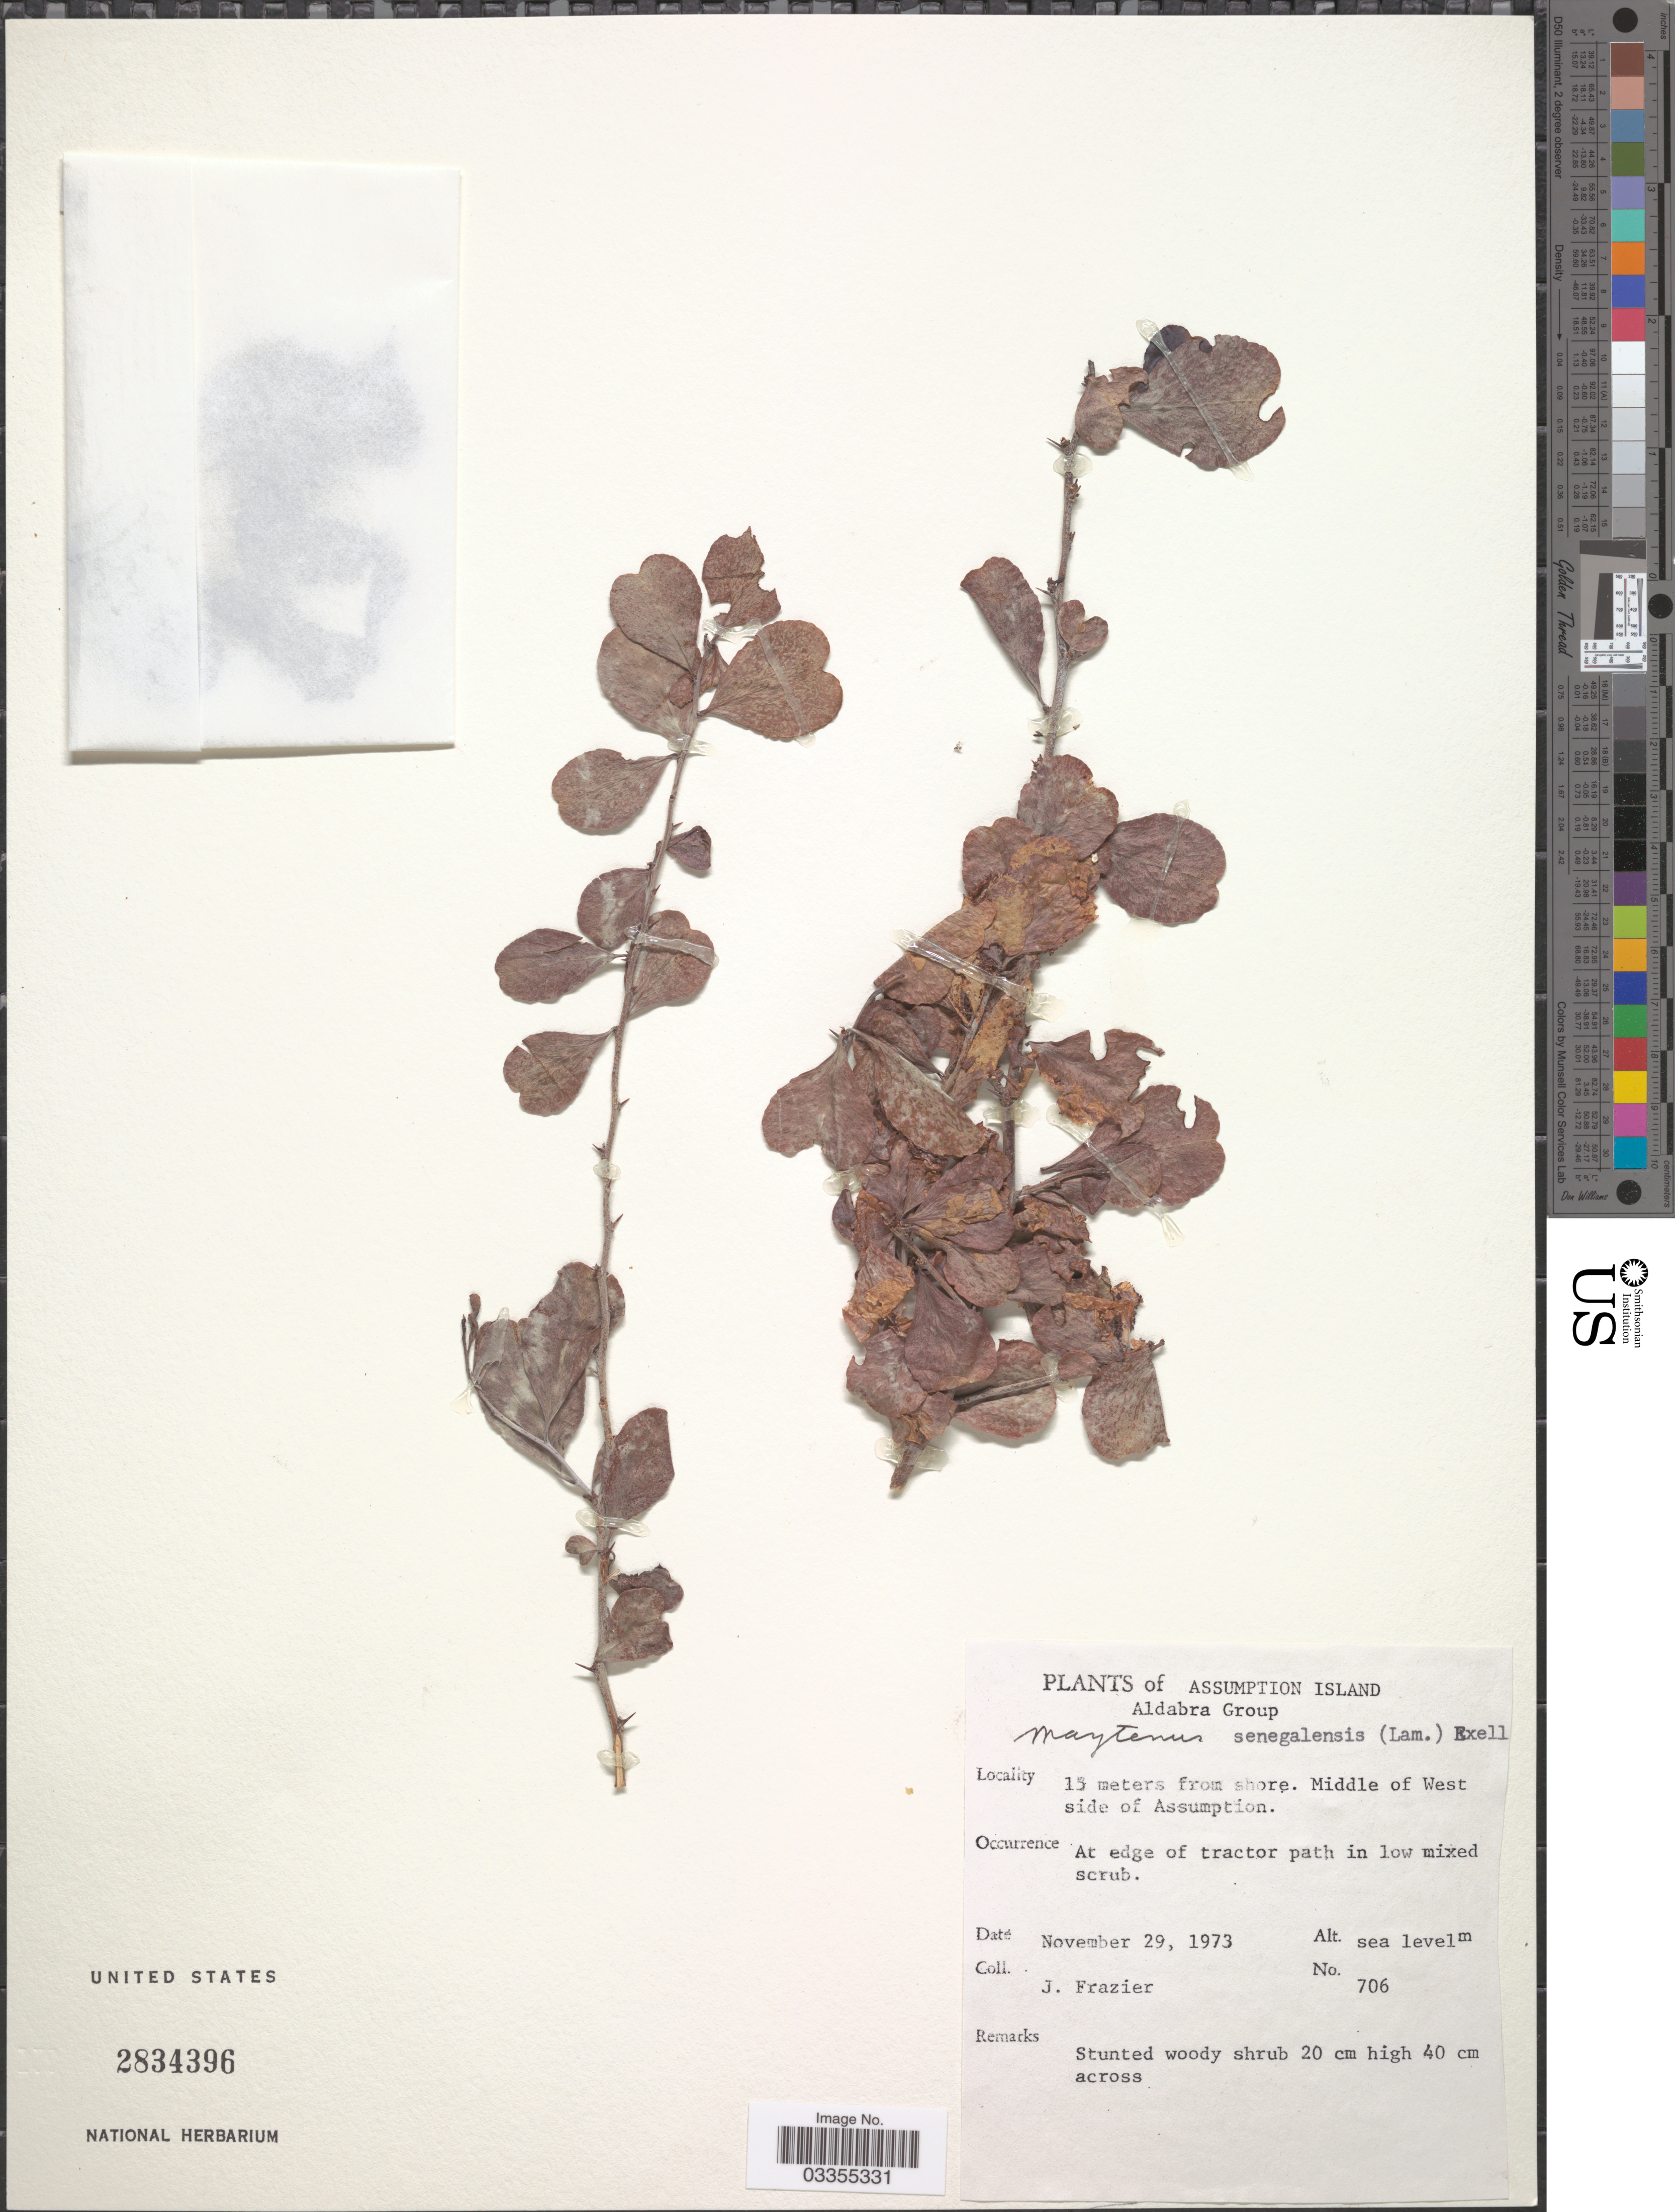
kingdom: Plantae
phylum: Tracheophyta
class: Magnoliopsida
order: Celastrales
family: Celastraceae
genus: Gymnosporia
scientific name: Gymnosporia grossulariae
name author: (Tul.) Loes.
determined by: Strong, Mark T., (BOT), Smithsonian Institution - National Museum of Natural History (UNITED STATES)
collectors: J. Frazier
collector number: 706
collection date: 1973-11-29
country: Seychelles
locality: Assumption Island. Aldabra Group. 15 [interpreted] meters from shore. Middle of West side of Assumption.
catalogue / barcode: US 2834396